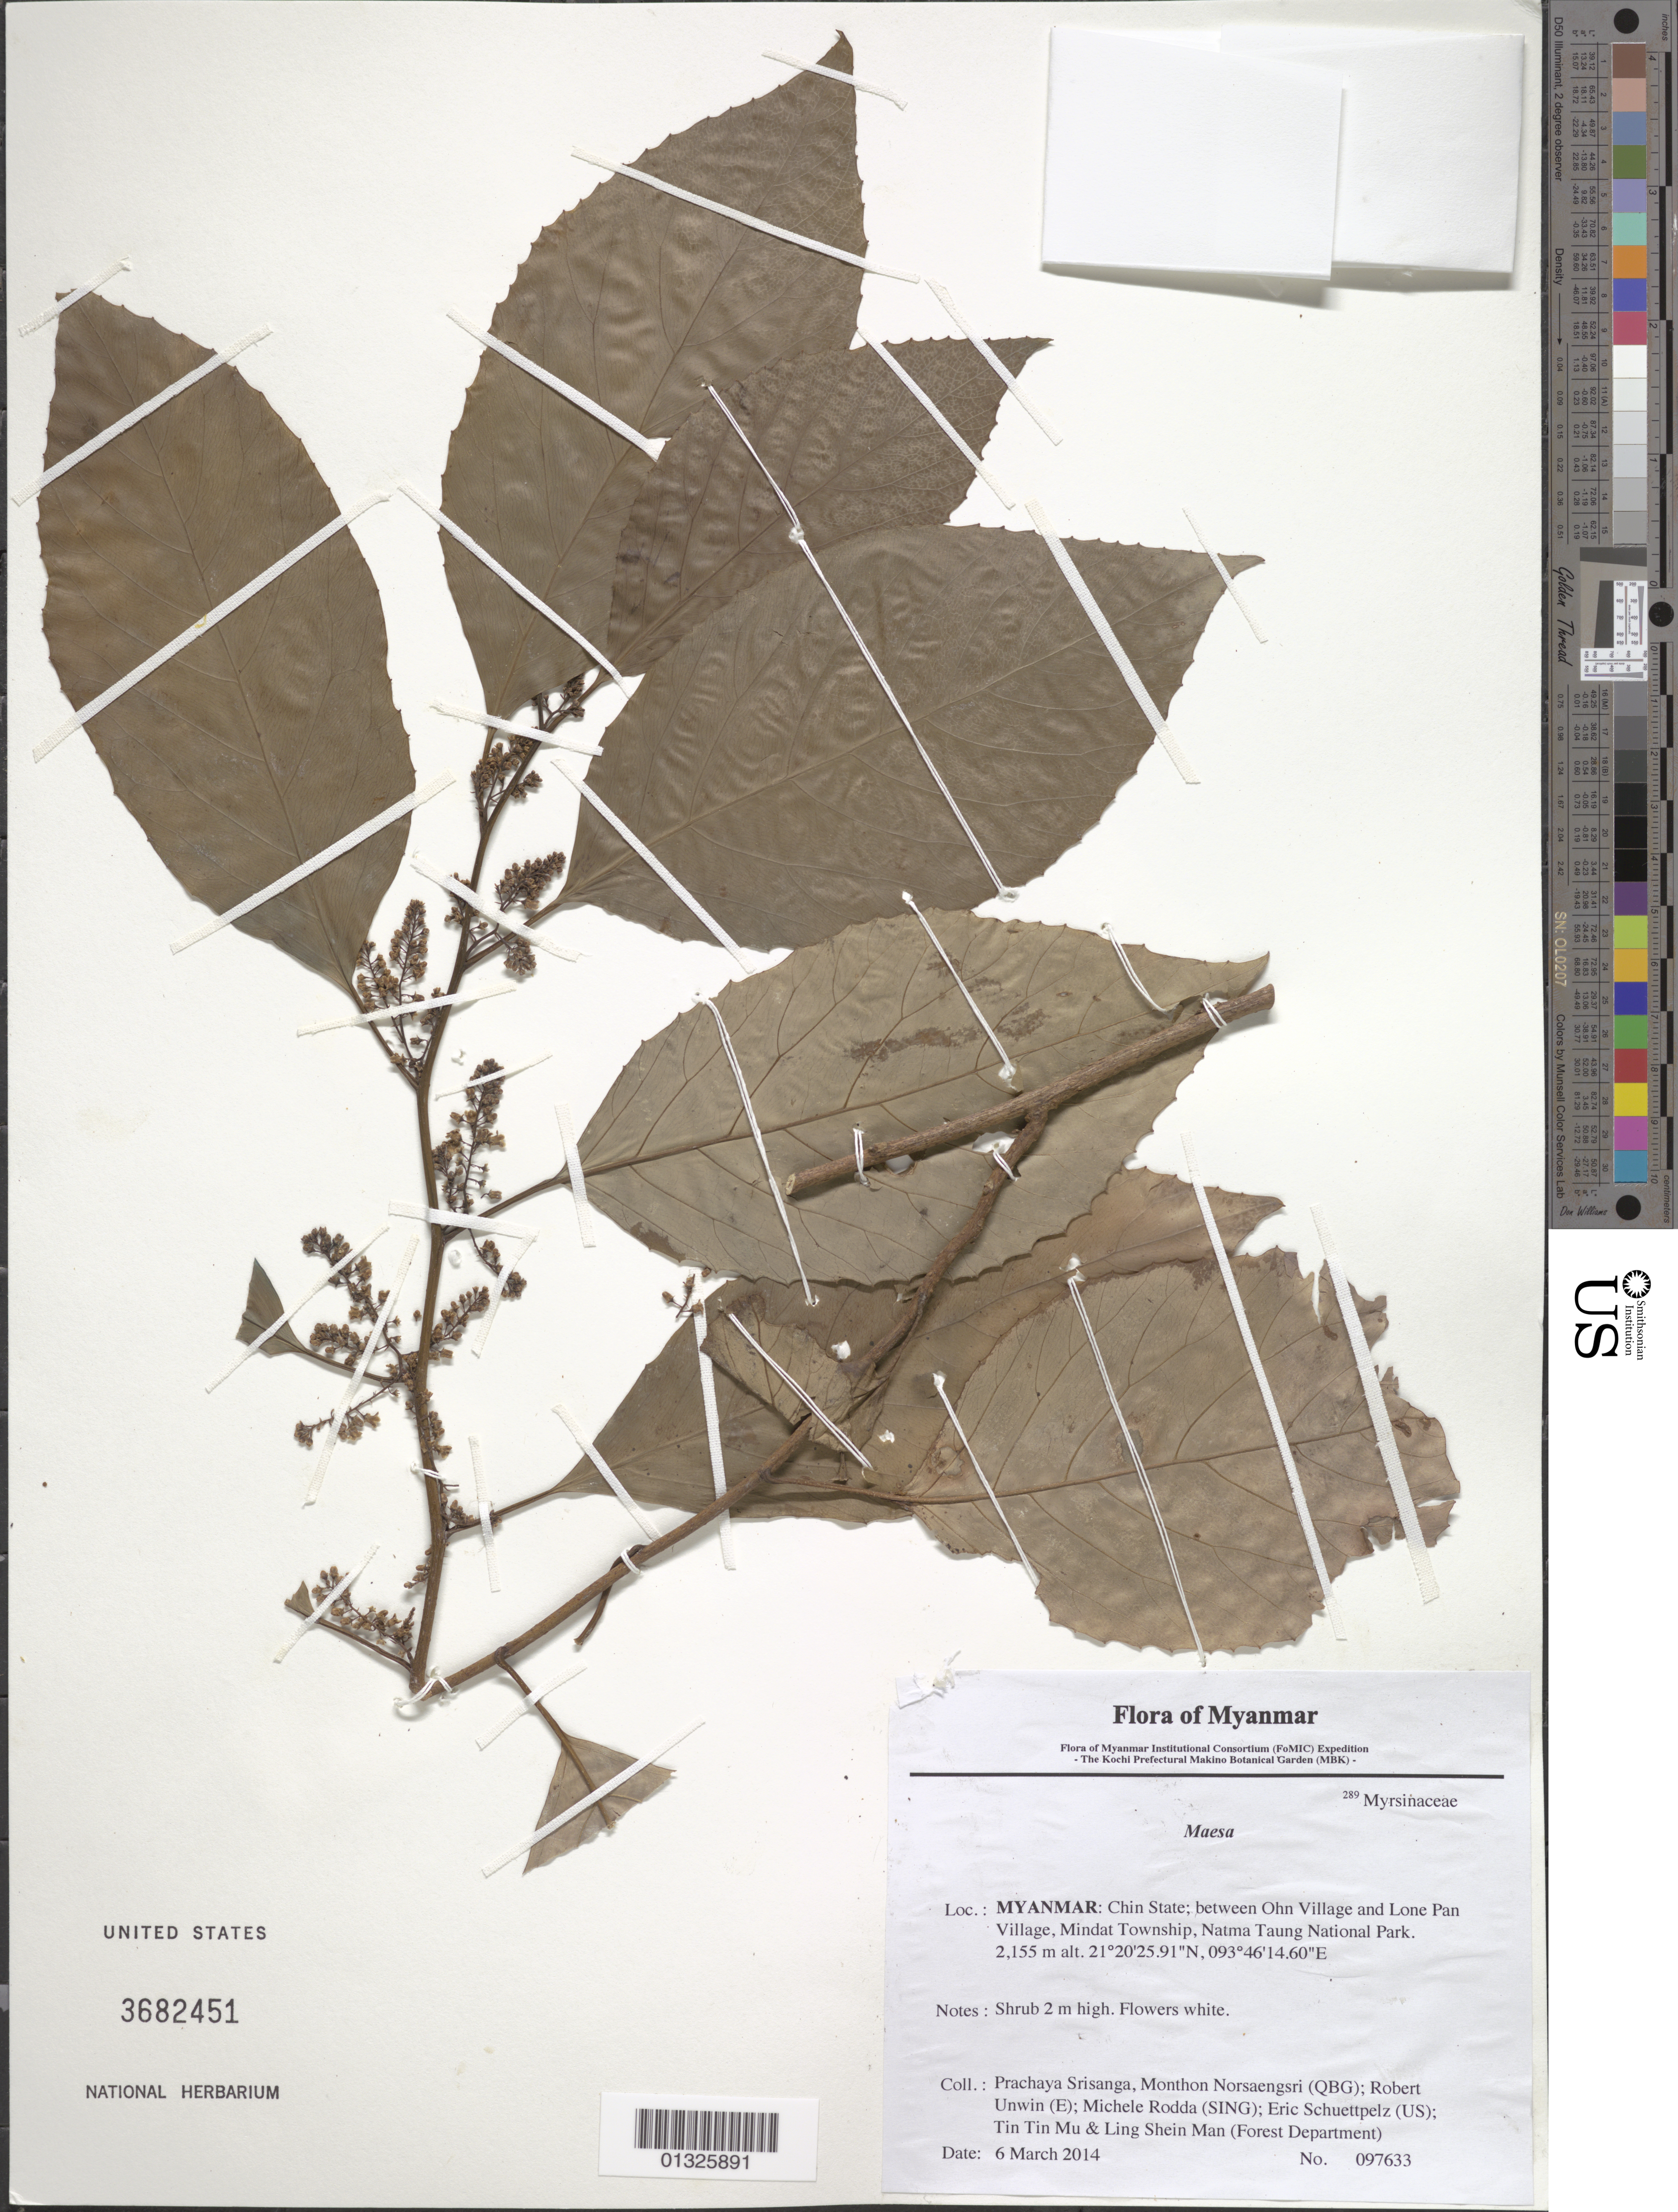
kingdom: Plantae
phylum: Tracheophyta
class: Magnoliopsida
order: Ericales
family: Primulaceae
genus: Maesa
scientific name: Maesa sp.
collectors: P. Srisanga, M. Norsaengsri, R. Unwin, M. Rodda, E. Schuettpelz, Tin Tin Mu & Ling Shein Man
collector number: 97633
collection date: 2014-03-06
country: Myanmar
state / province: Chin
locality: Between Ohn Village and Lone Pan Village, Mindat Township, Natma Taung National Park.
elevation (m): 2155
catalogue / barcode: US 3682451